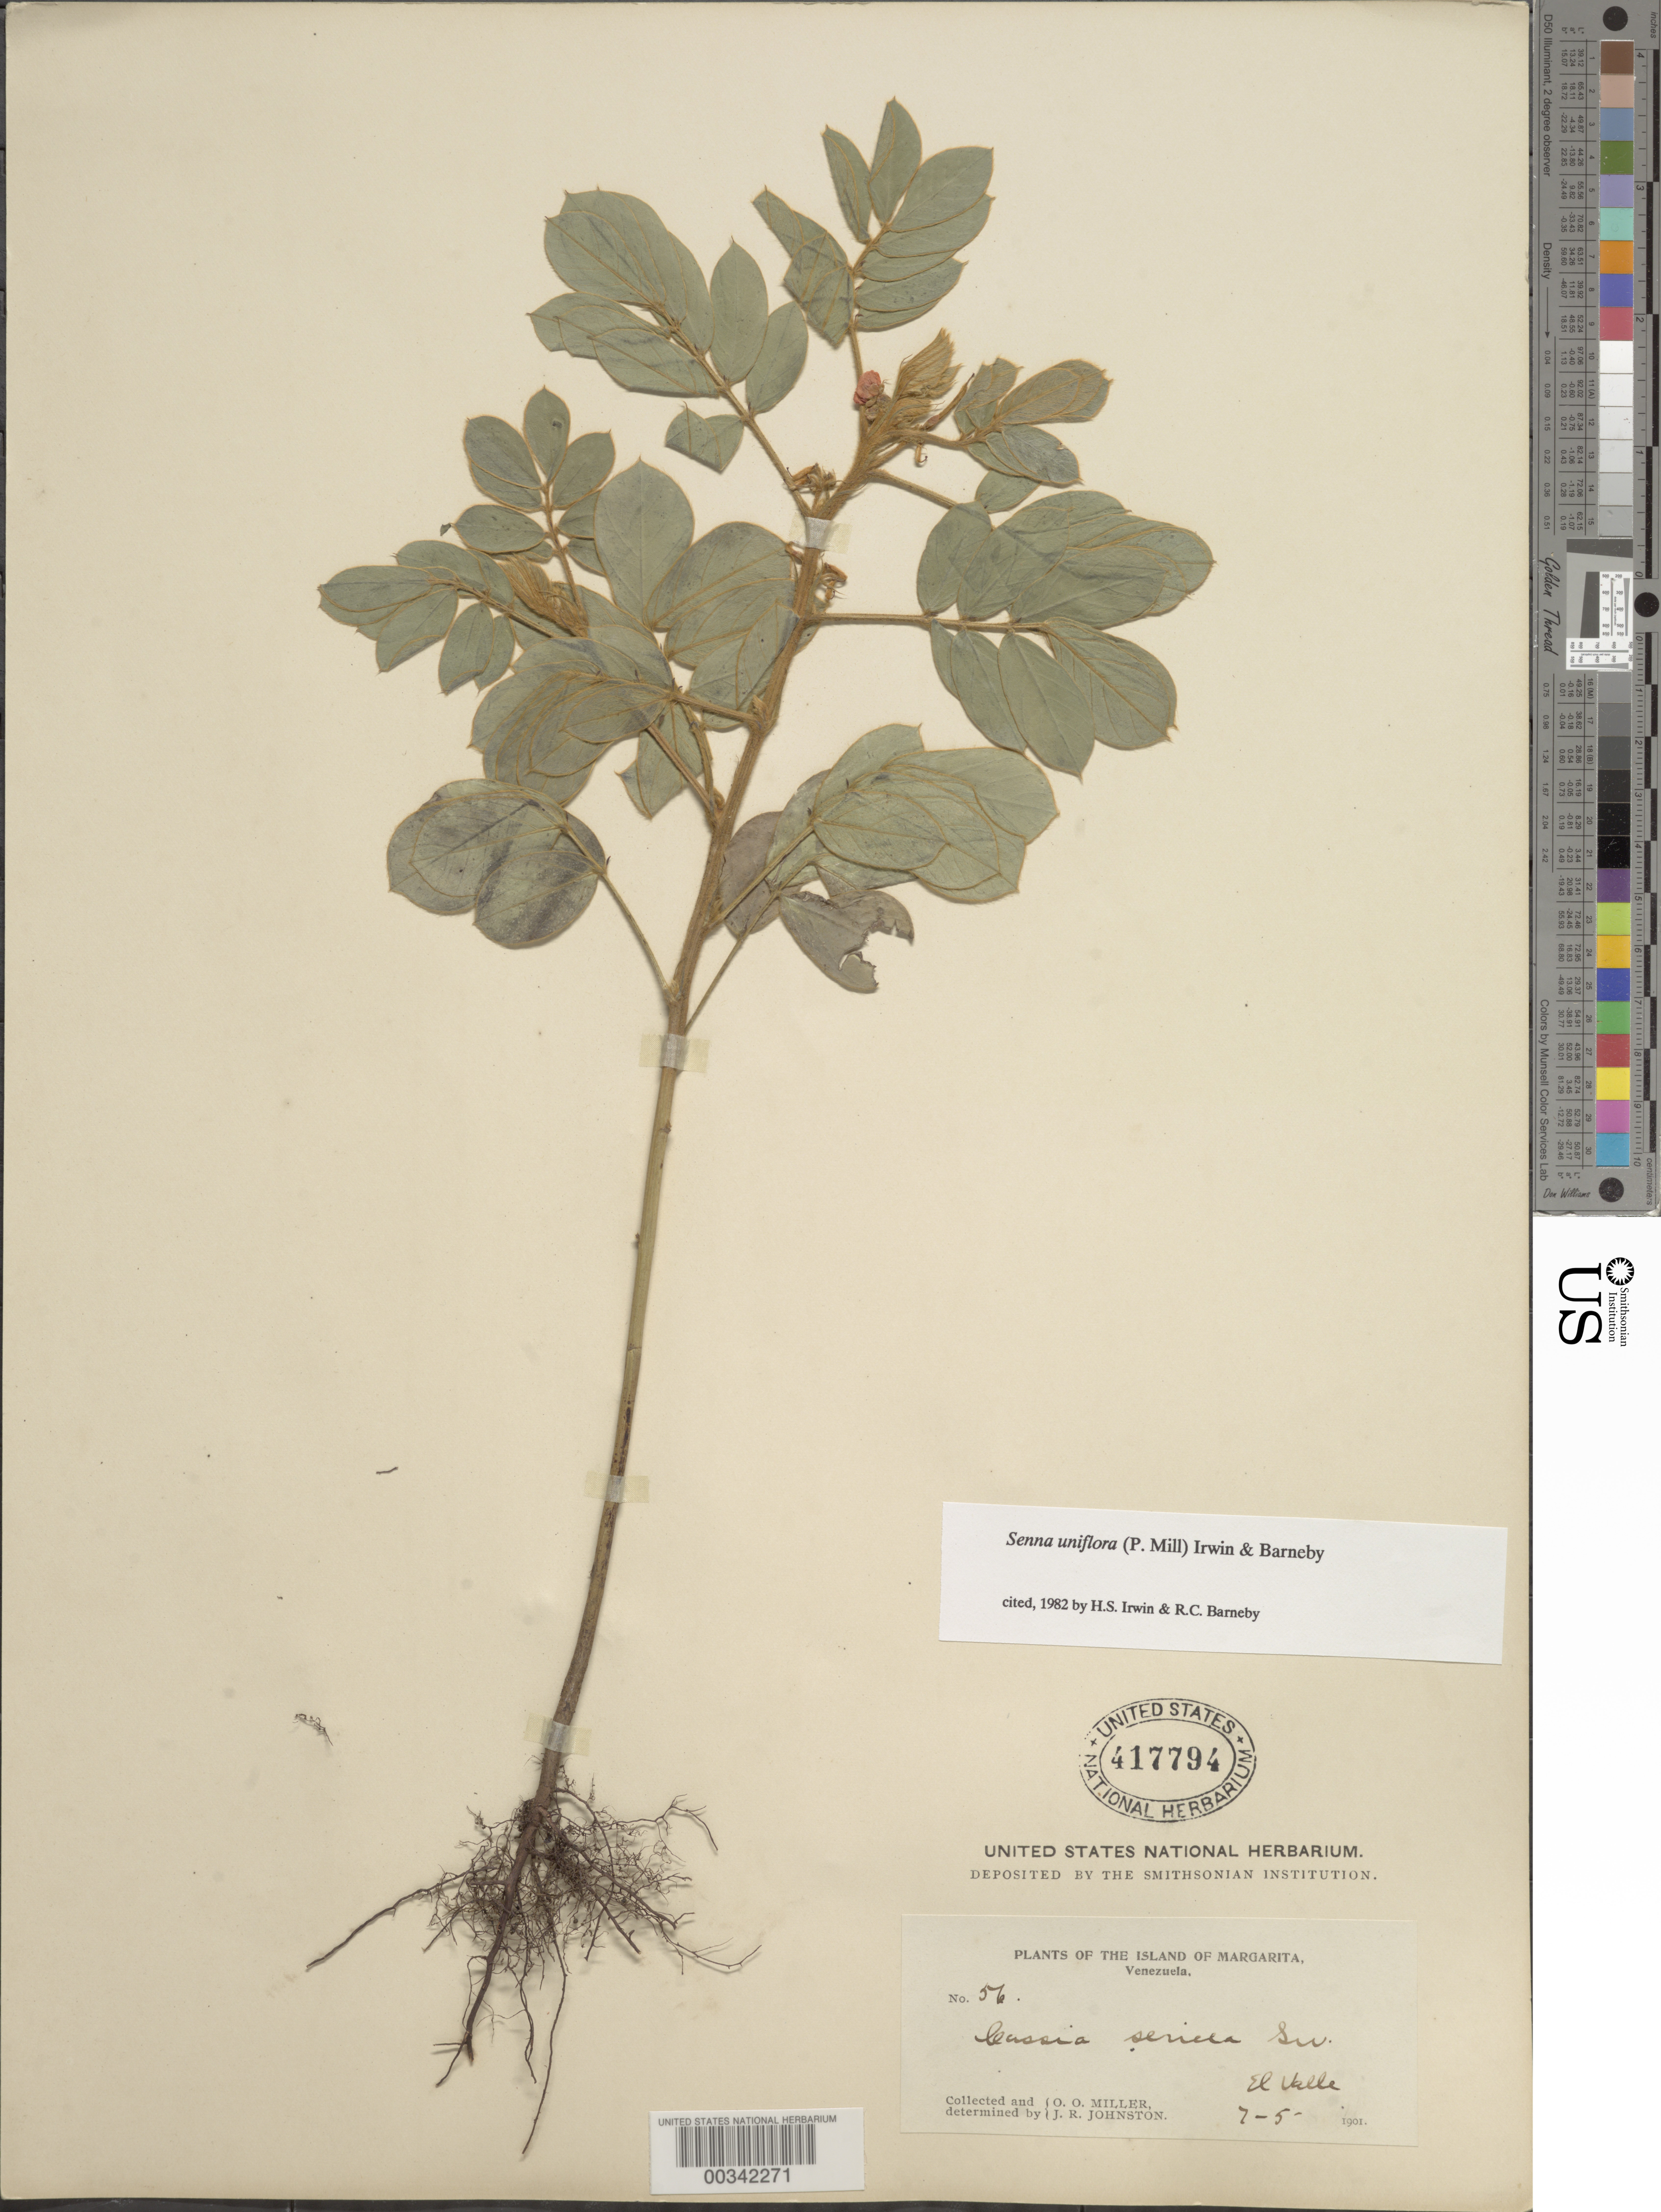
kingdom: Plantae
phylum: Tracheophyta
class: Magnoliopsida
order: Fabales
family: Fabaceae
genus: Senna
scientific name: Senna uniflora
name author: (Mill.) H.S. Irwin & Barneby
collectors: O. O. Miller & J. Johnston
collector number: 56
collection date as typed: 07 May 1901 or 05 Jul 1901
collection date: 1901-05-07 or 1901-07-05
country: Venezuela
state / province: Nueva Esparta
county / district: Margarita I.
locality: El valle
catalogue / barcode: US 417794